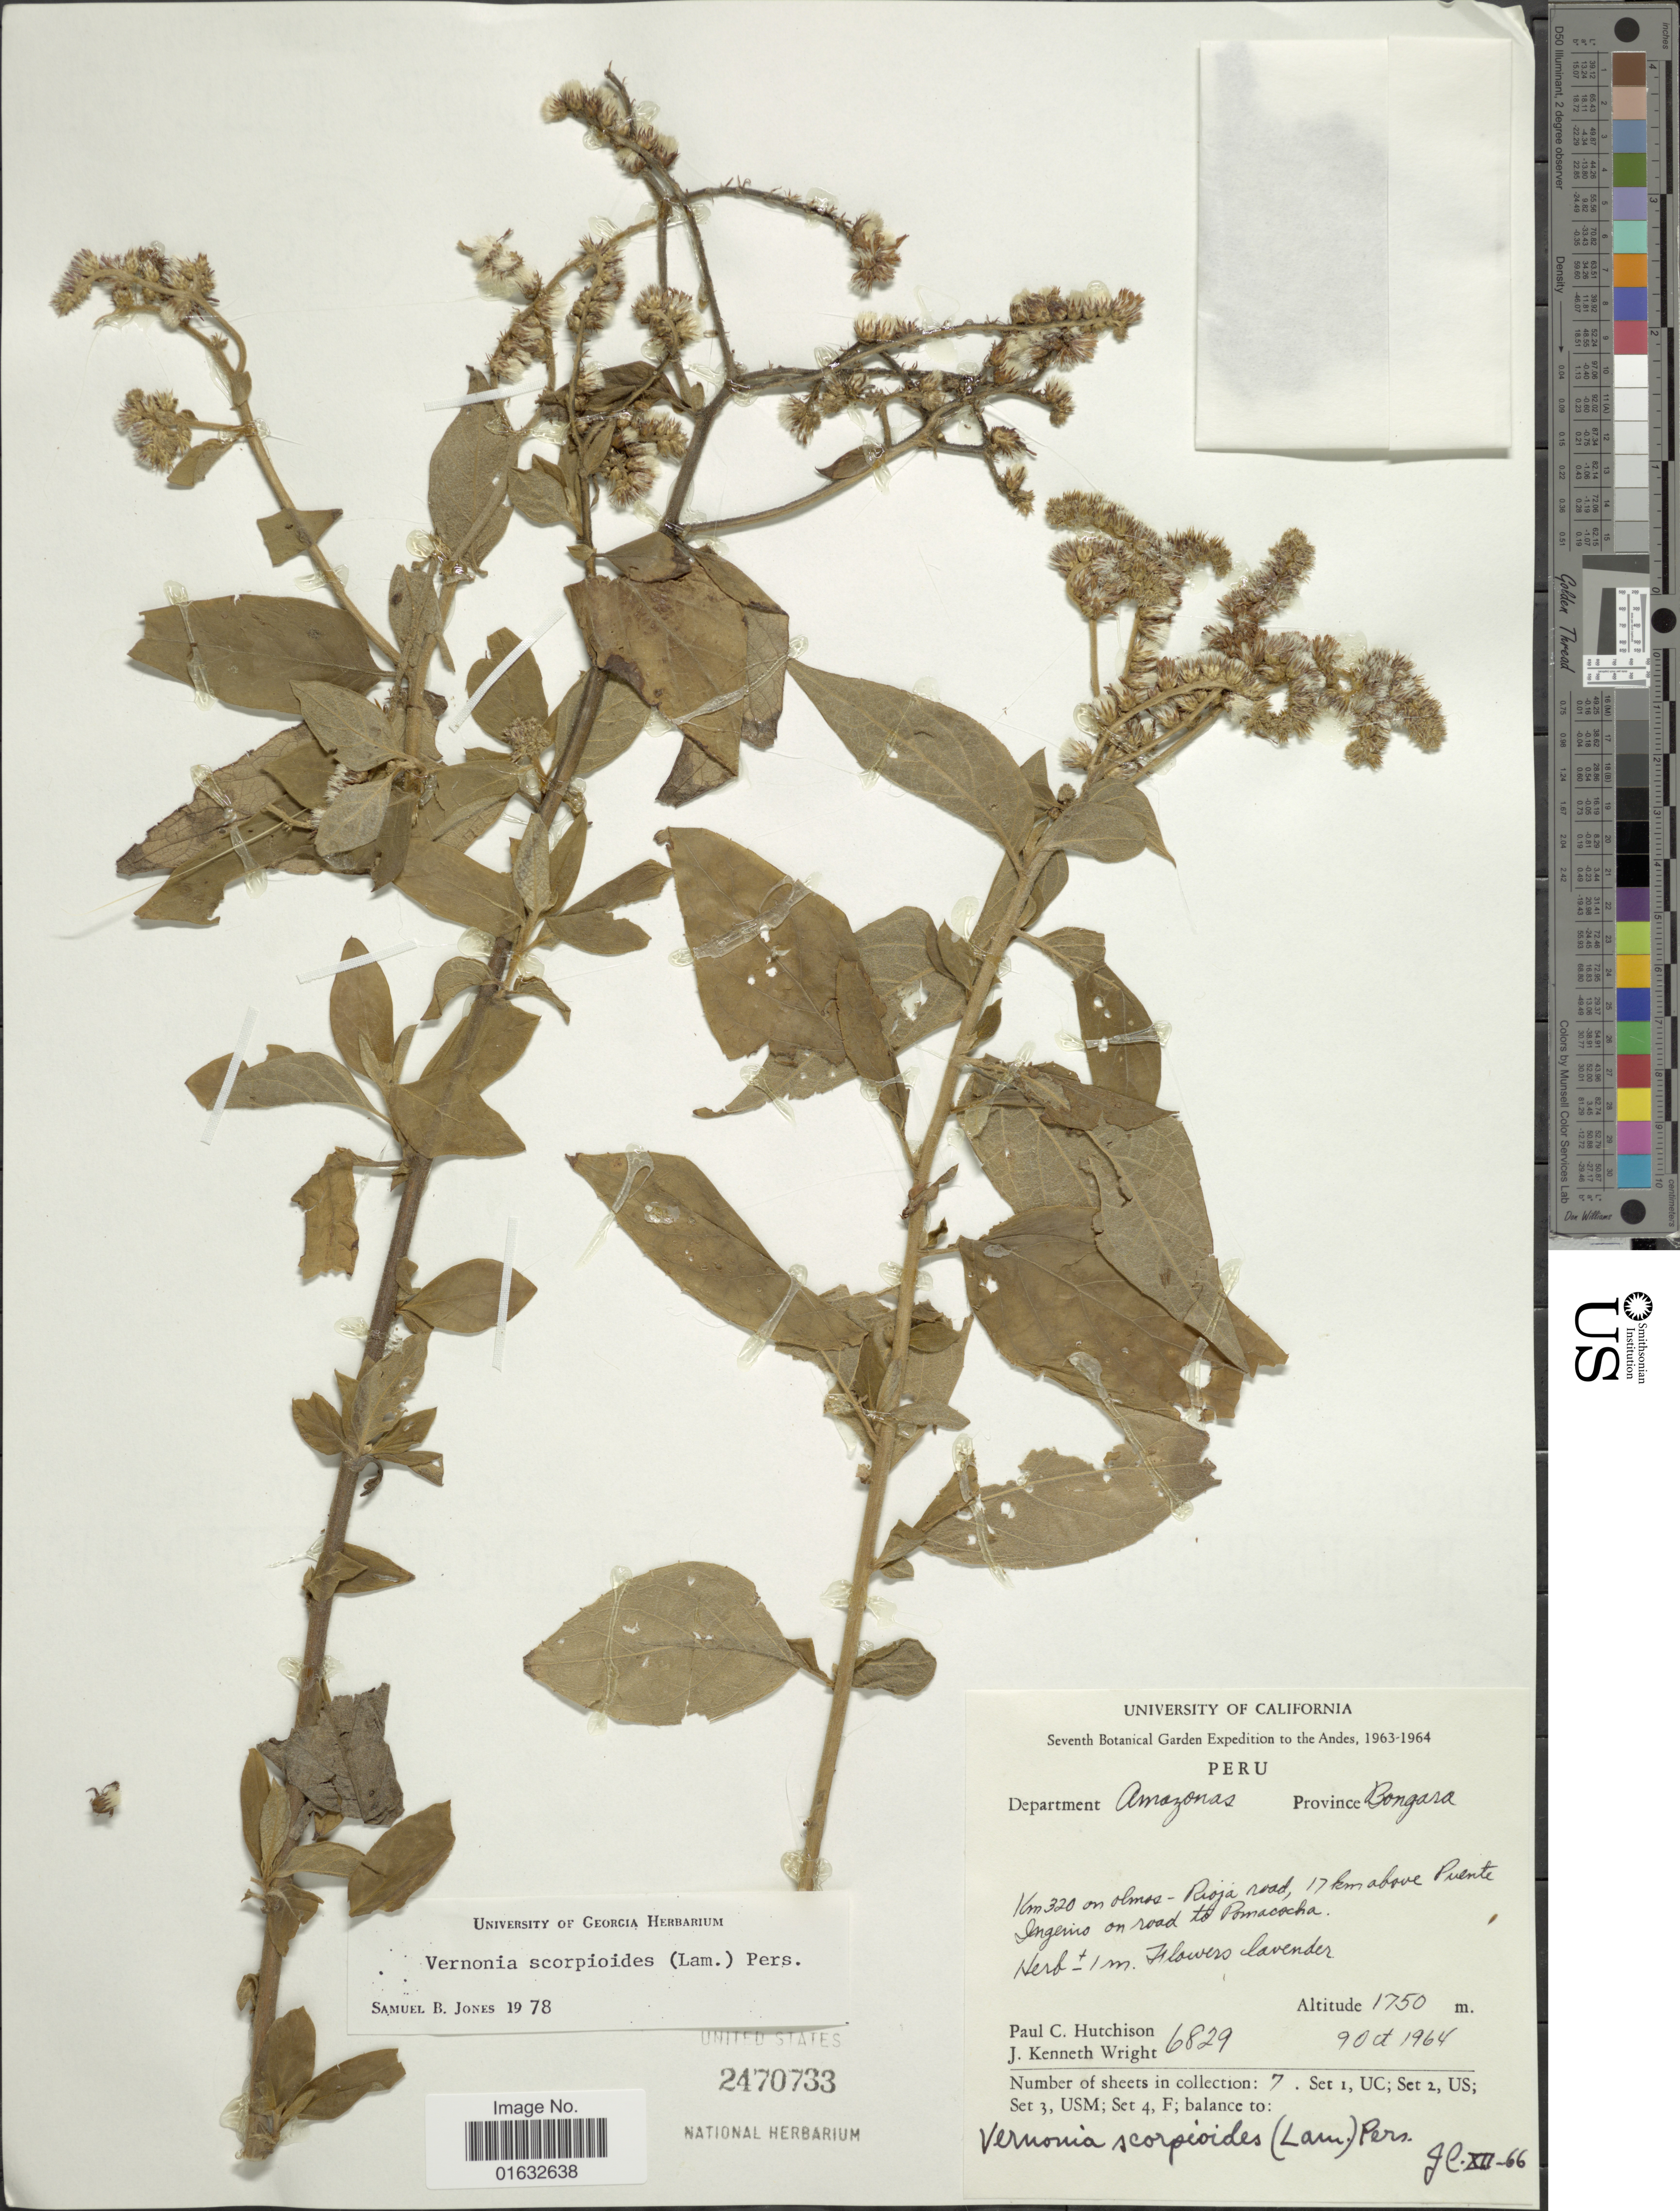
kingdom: Plantae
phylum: Tracheophyta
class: Magnoliopsida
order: Asterales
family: Asteraceae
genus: Cyrtocymura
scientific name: Cyrtocymura scorpioides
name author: (Lam.) H. Rob.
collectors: P. C. Hutchison & J. K. Wright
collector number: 6829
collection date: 1964-10-09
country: Peru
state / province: Amazonas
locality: Km. 320 on Olmos - Rioja road, 17 km. above Puente Ingenio on road to Pomacocha, Province Bongara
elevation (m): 1750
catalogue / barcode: US 2470733